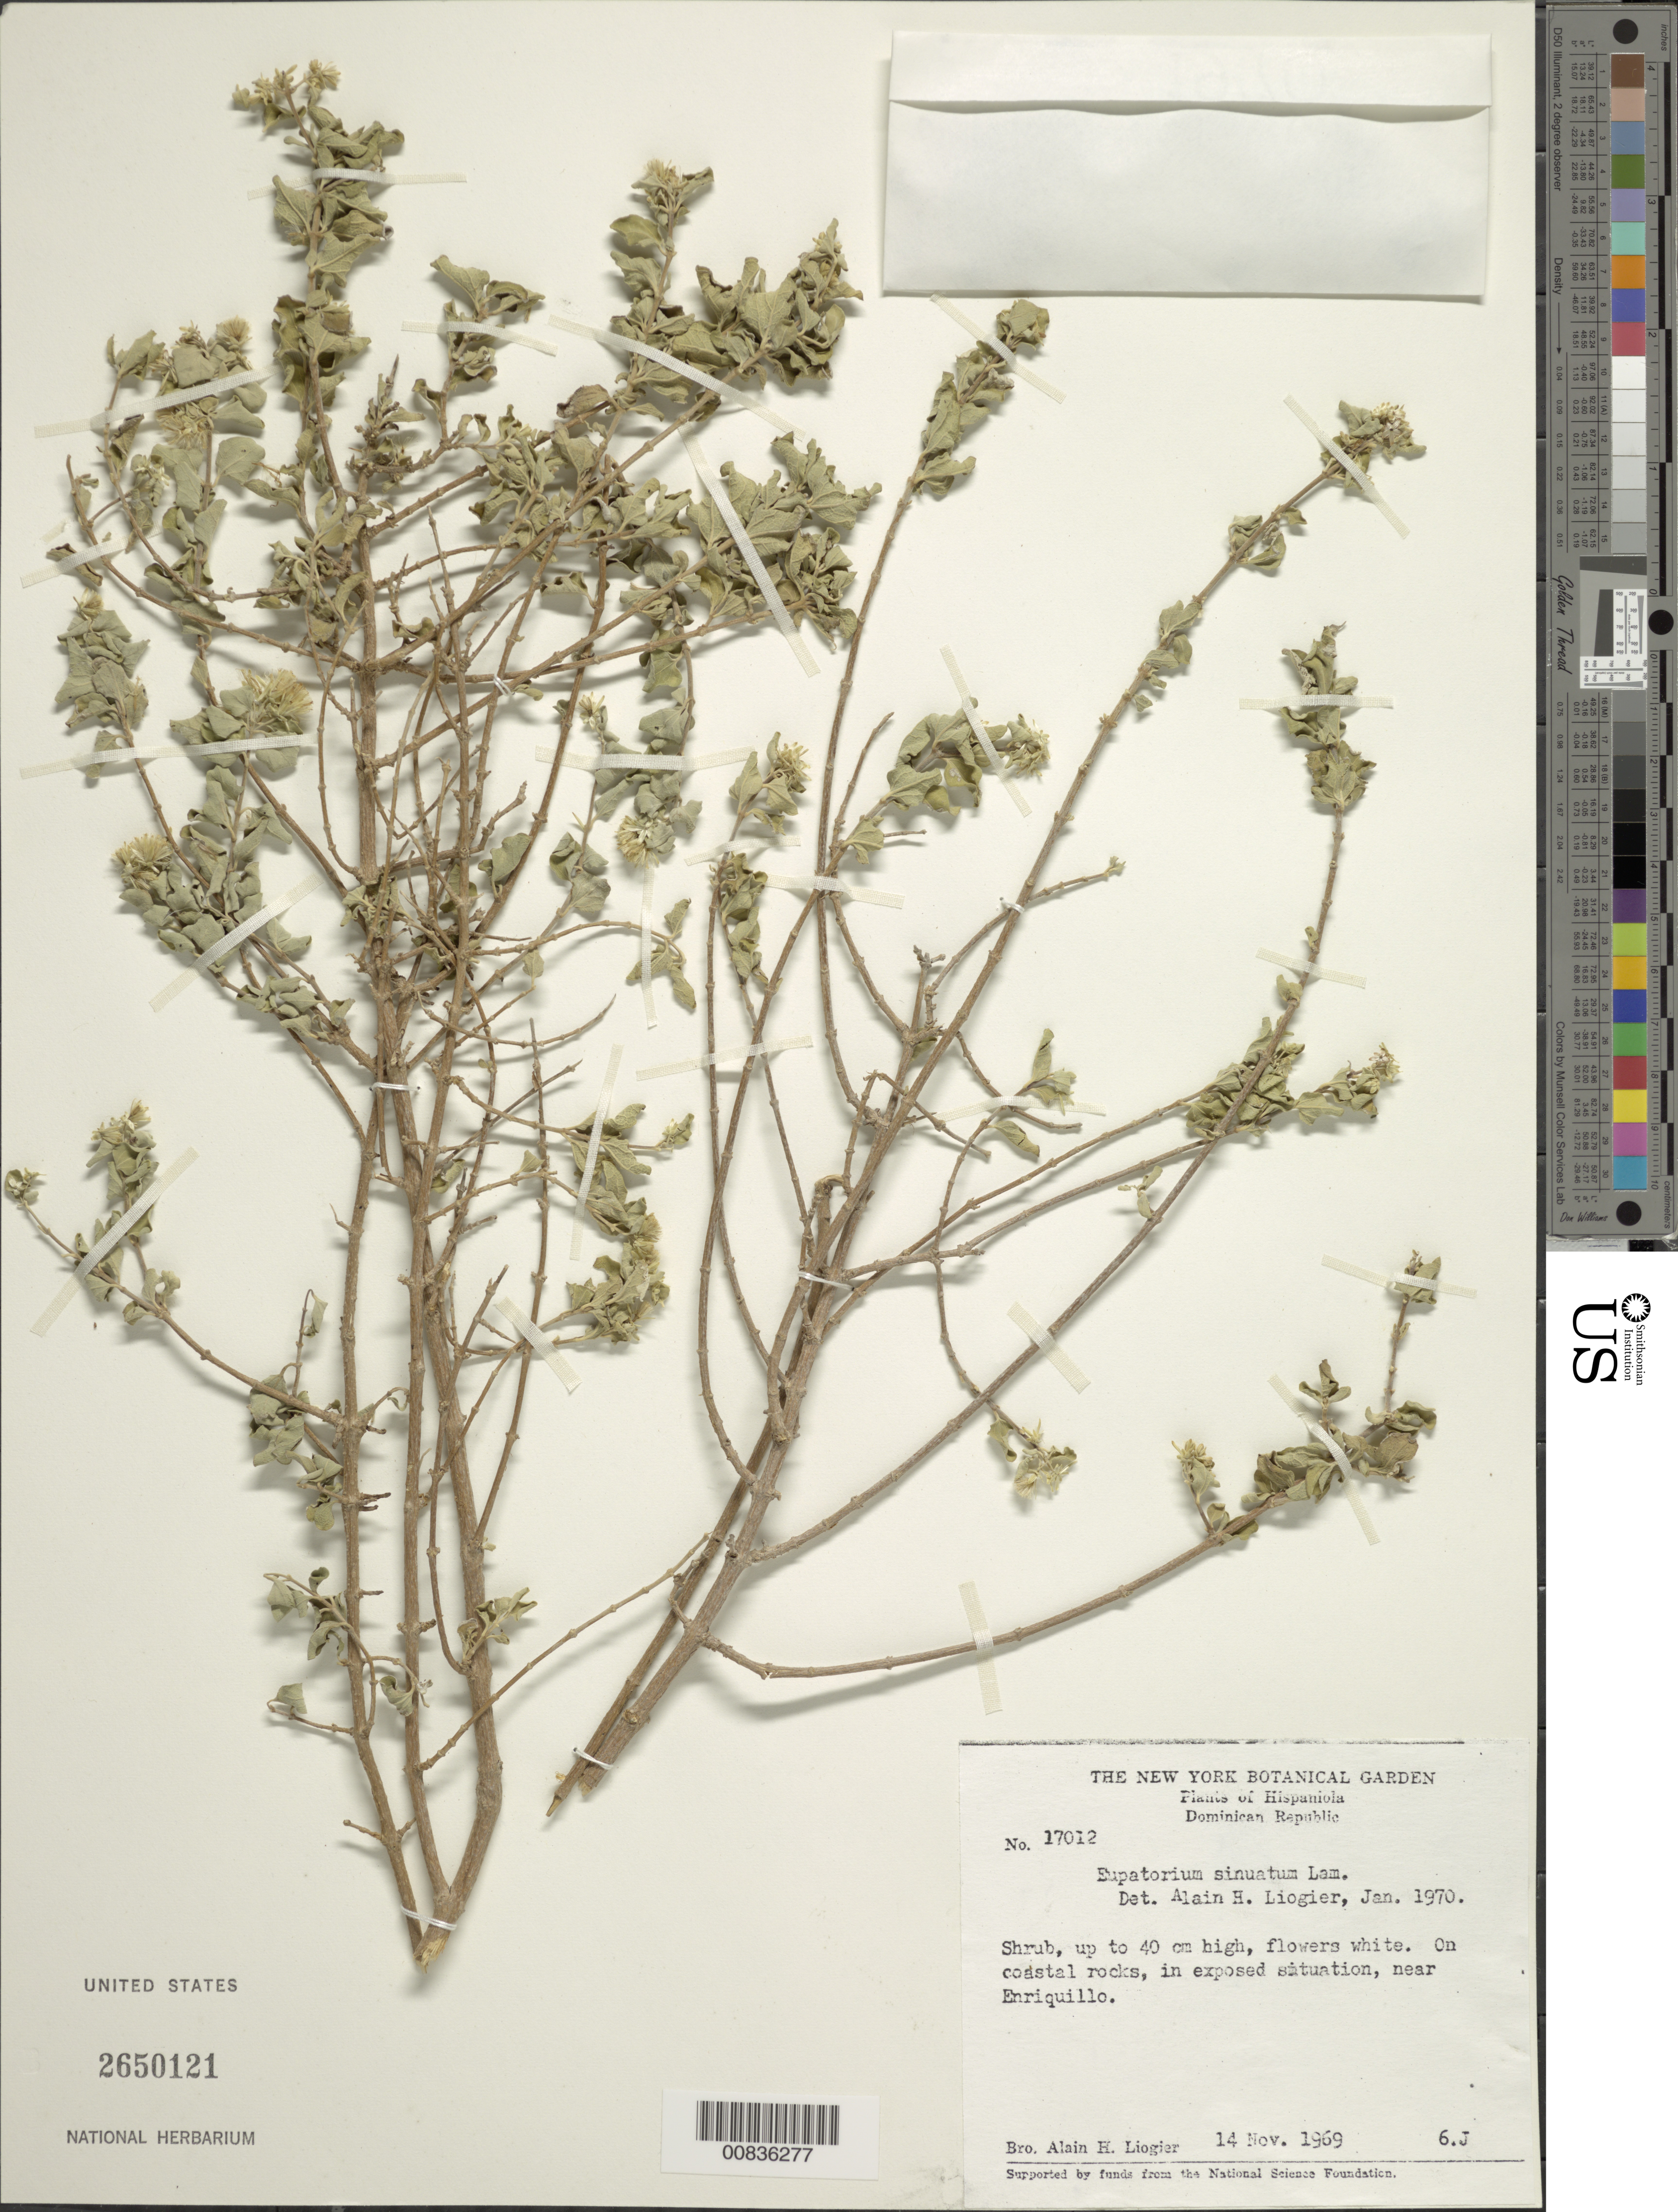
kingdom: Plantae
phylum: Tracheophyta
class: Magnoliopsida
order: Asterales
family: Asteraceae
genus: Chromolaena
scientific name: Chromolaena sinuata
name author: (Lam.) R.M. King & H. Rob.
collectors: A. H. Liogier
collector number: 17012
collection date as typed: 14 Nov 1969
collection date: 1969-11-14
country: Dominican Republic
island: Hispaniola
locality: Near Enriquillo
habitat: On coastal rocks, in exposed situation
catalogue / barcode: US 2650121